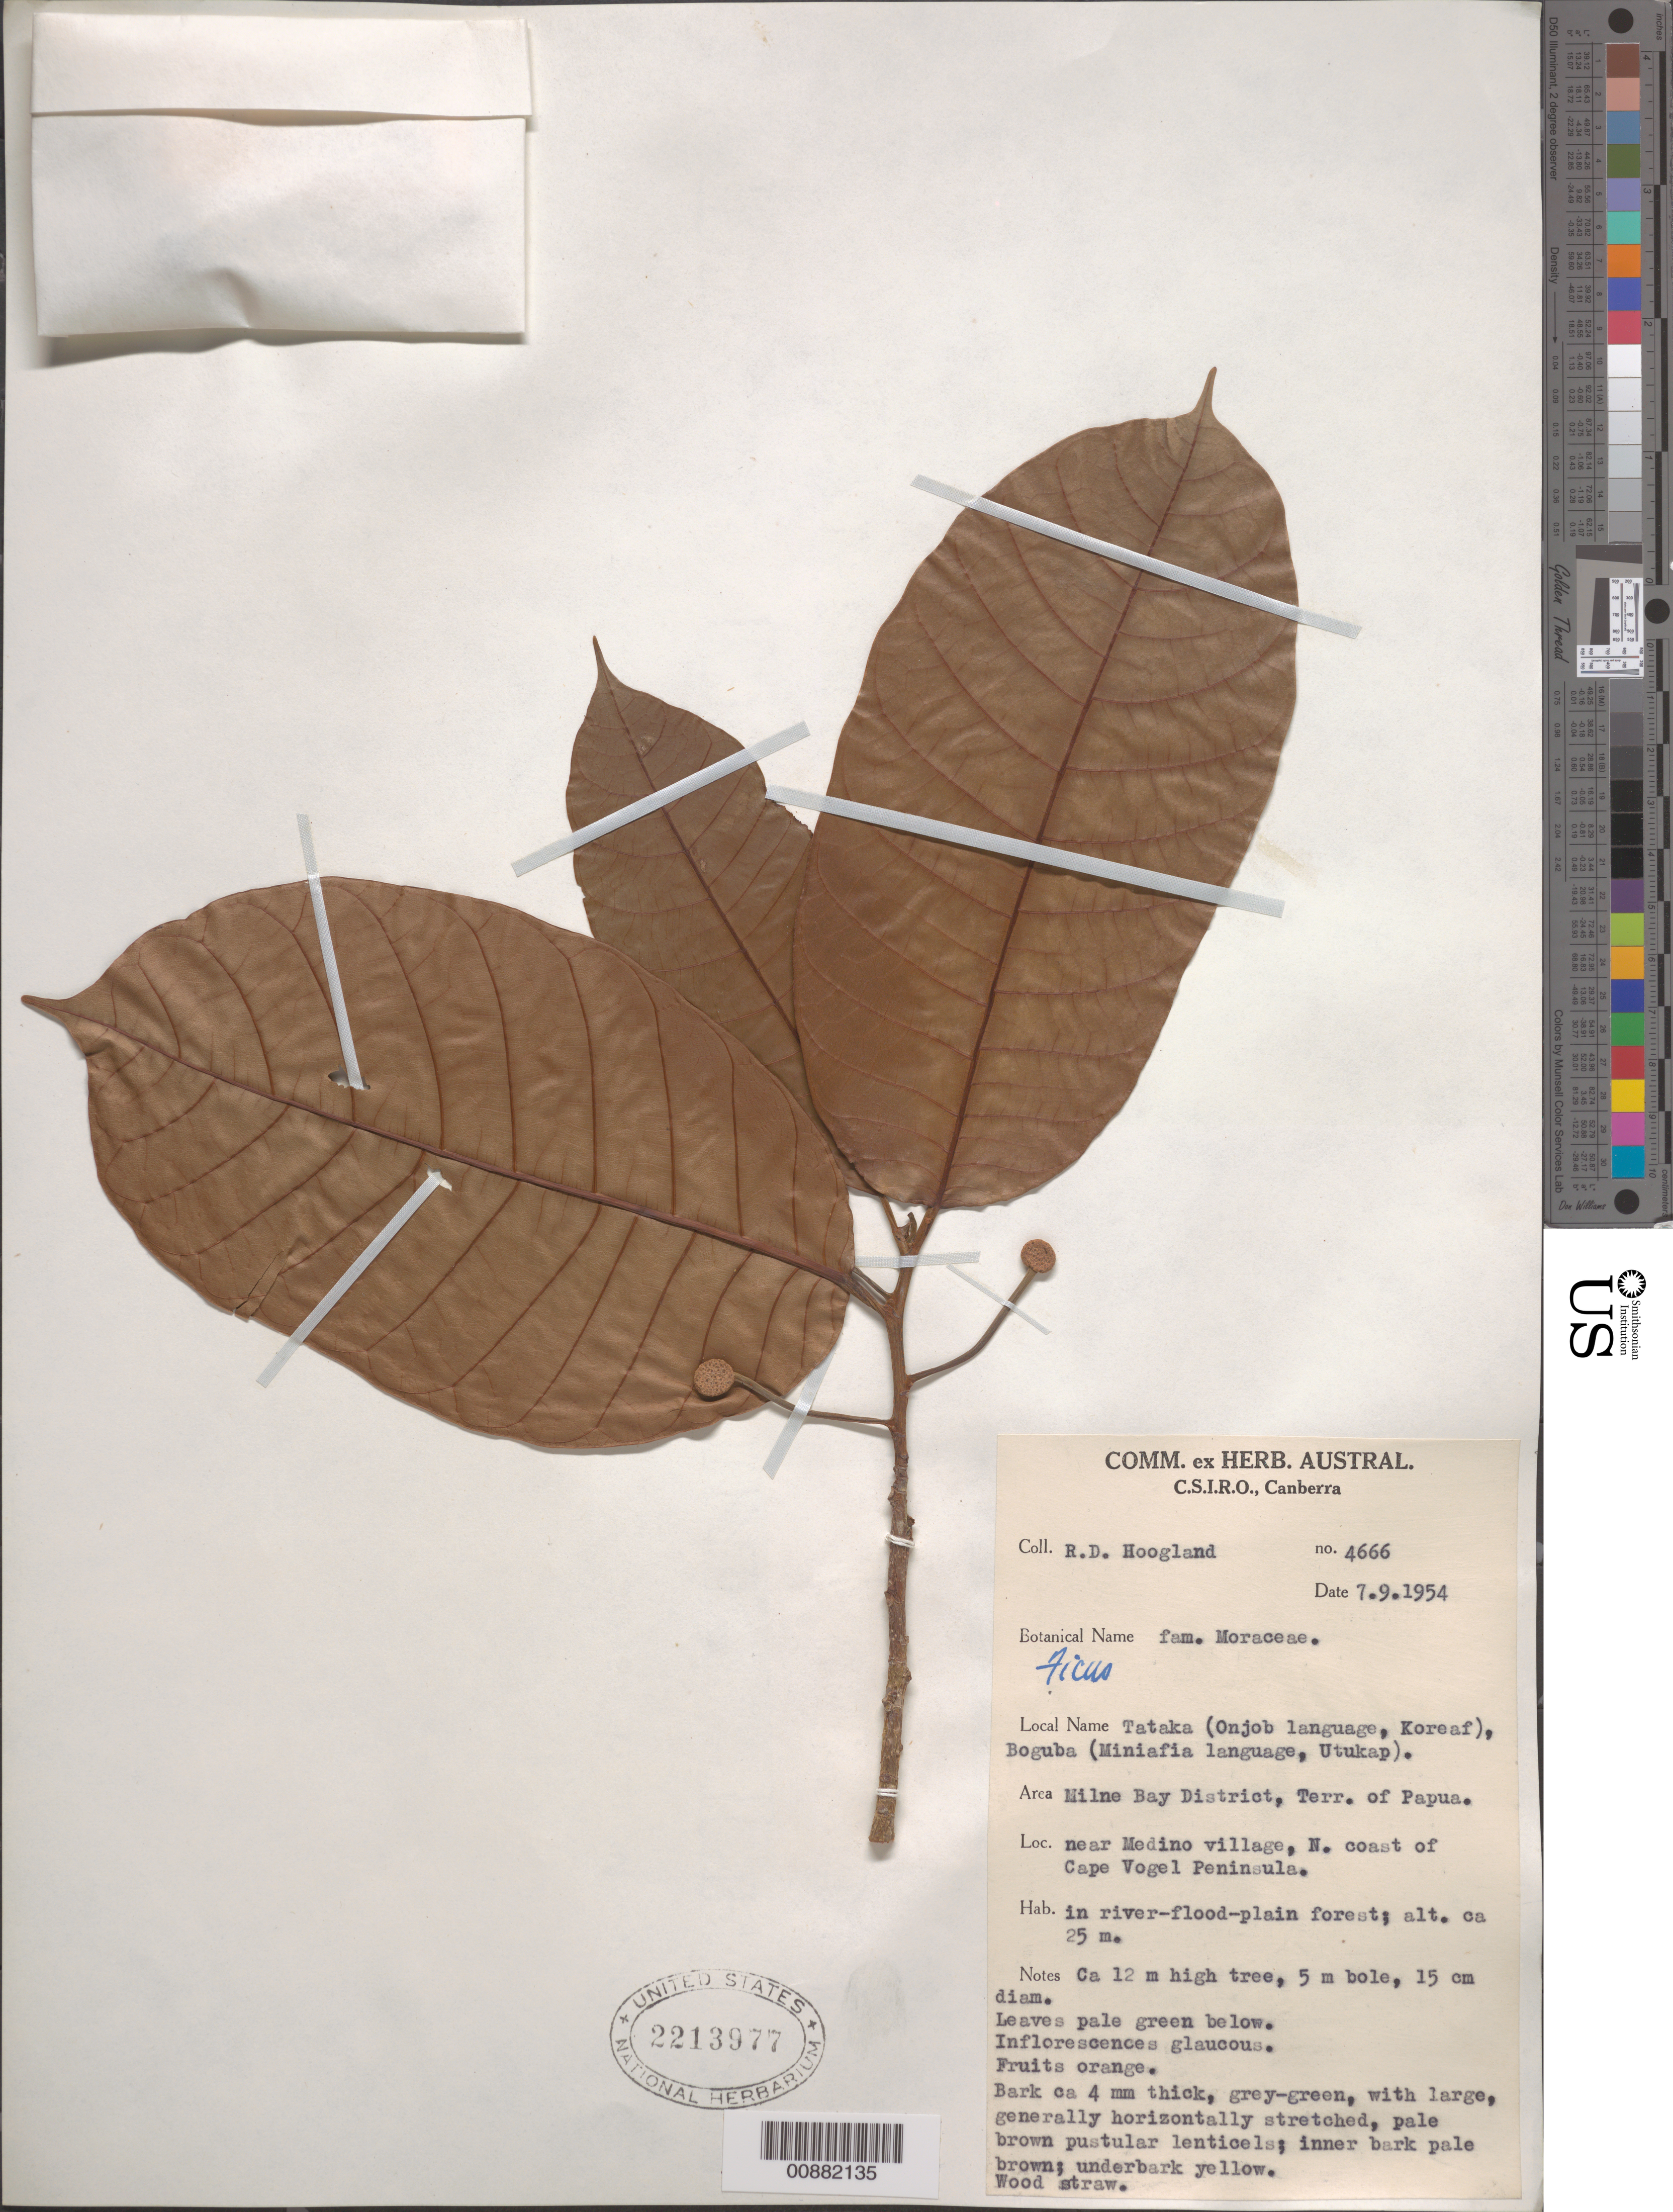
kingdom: Plantae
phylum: Tracheophyta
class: Magnoliopsida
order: Rosales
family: Moraceae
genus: Ficus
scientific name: Ficus sp.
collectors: R. D. Hoogland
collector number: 4666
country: Papua New Guinea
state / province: Milne Bay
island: New Guinea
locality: Near Meino village, N. Coast of Cape Vogel Peninsula.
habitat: in river-flood plane forest.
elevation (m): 25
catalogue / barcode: US 2213977